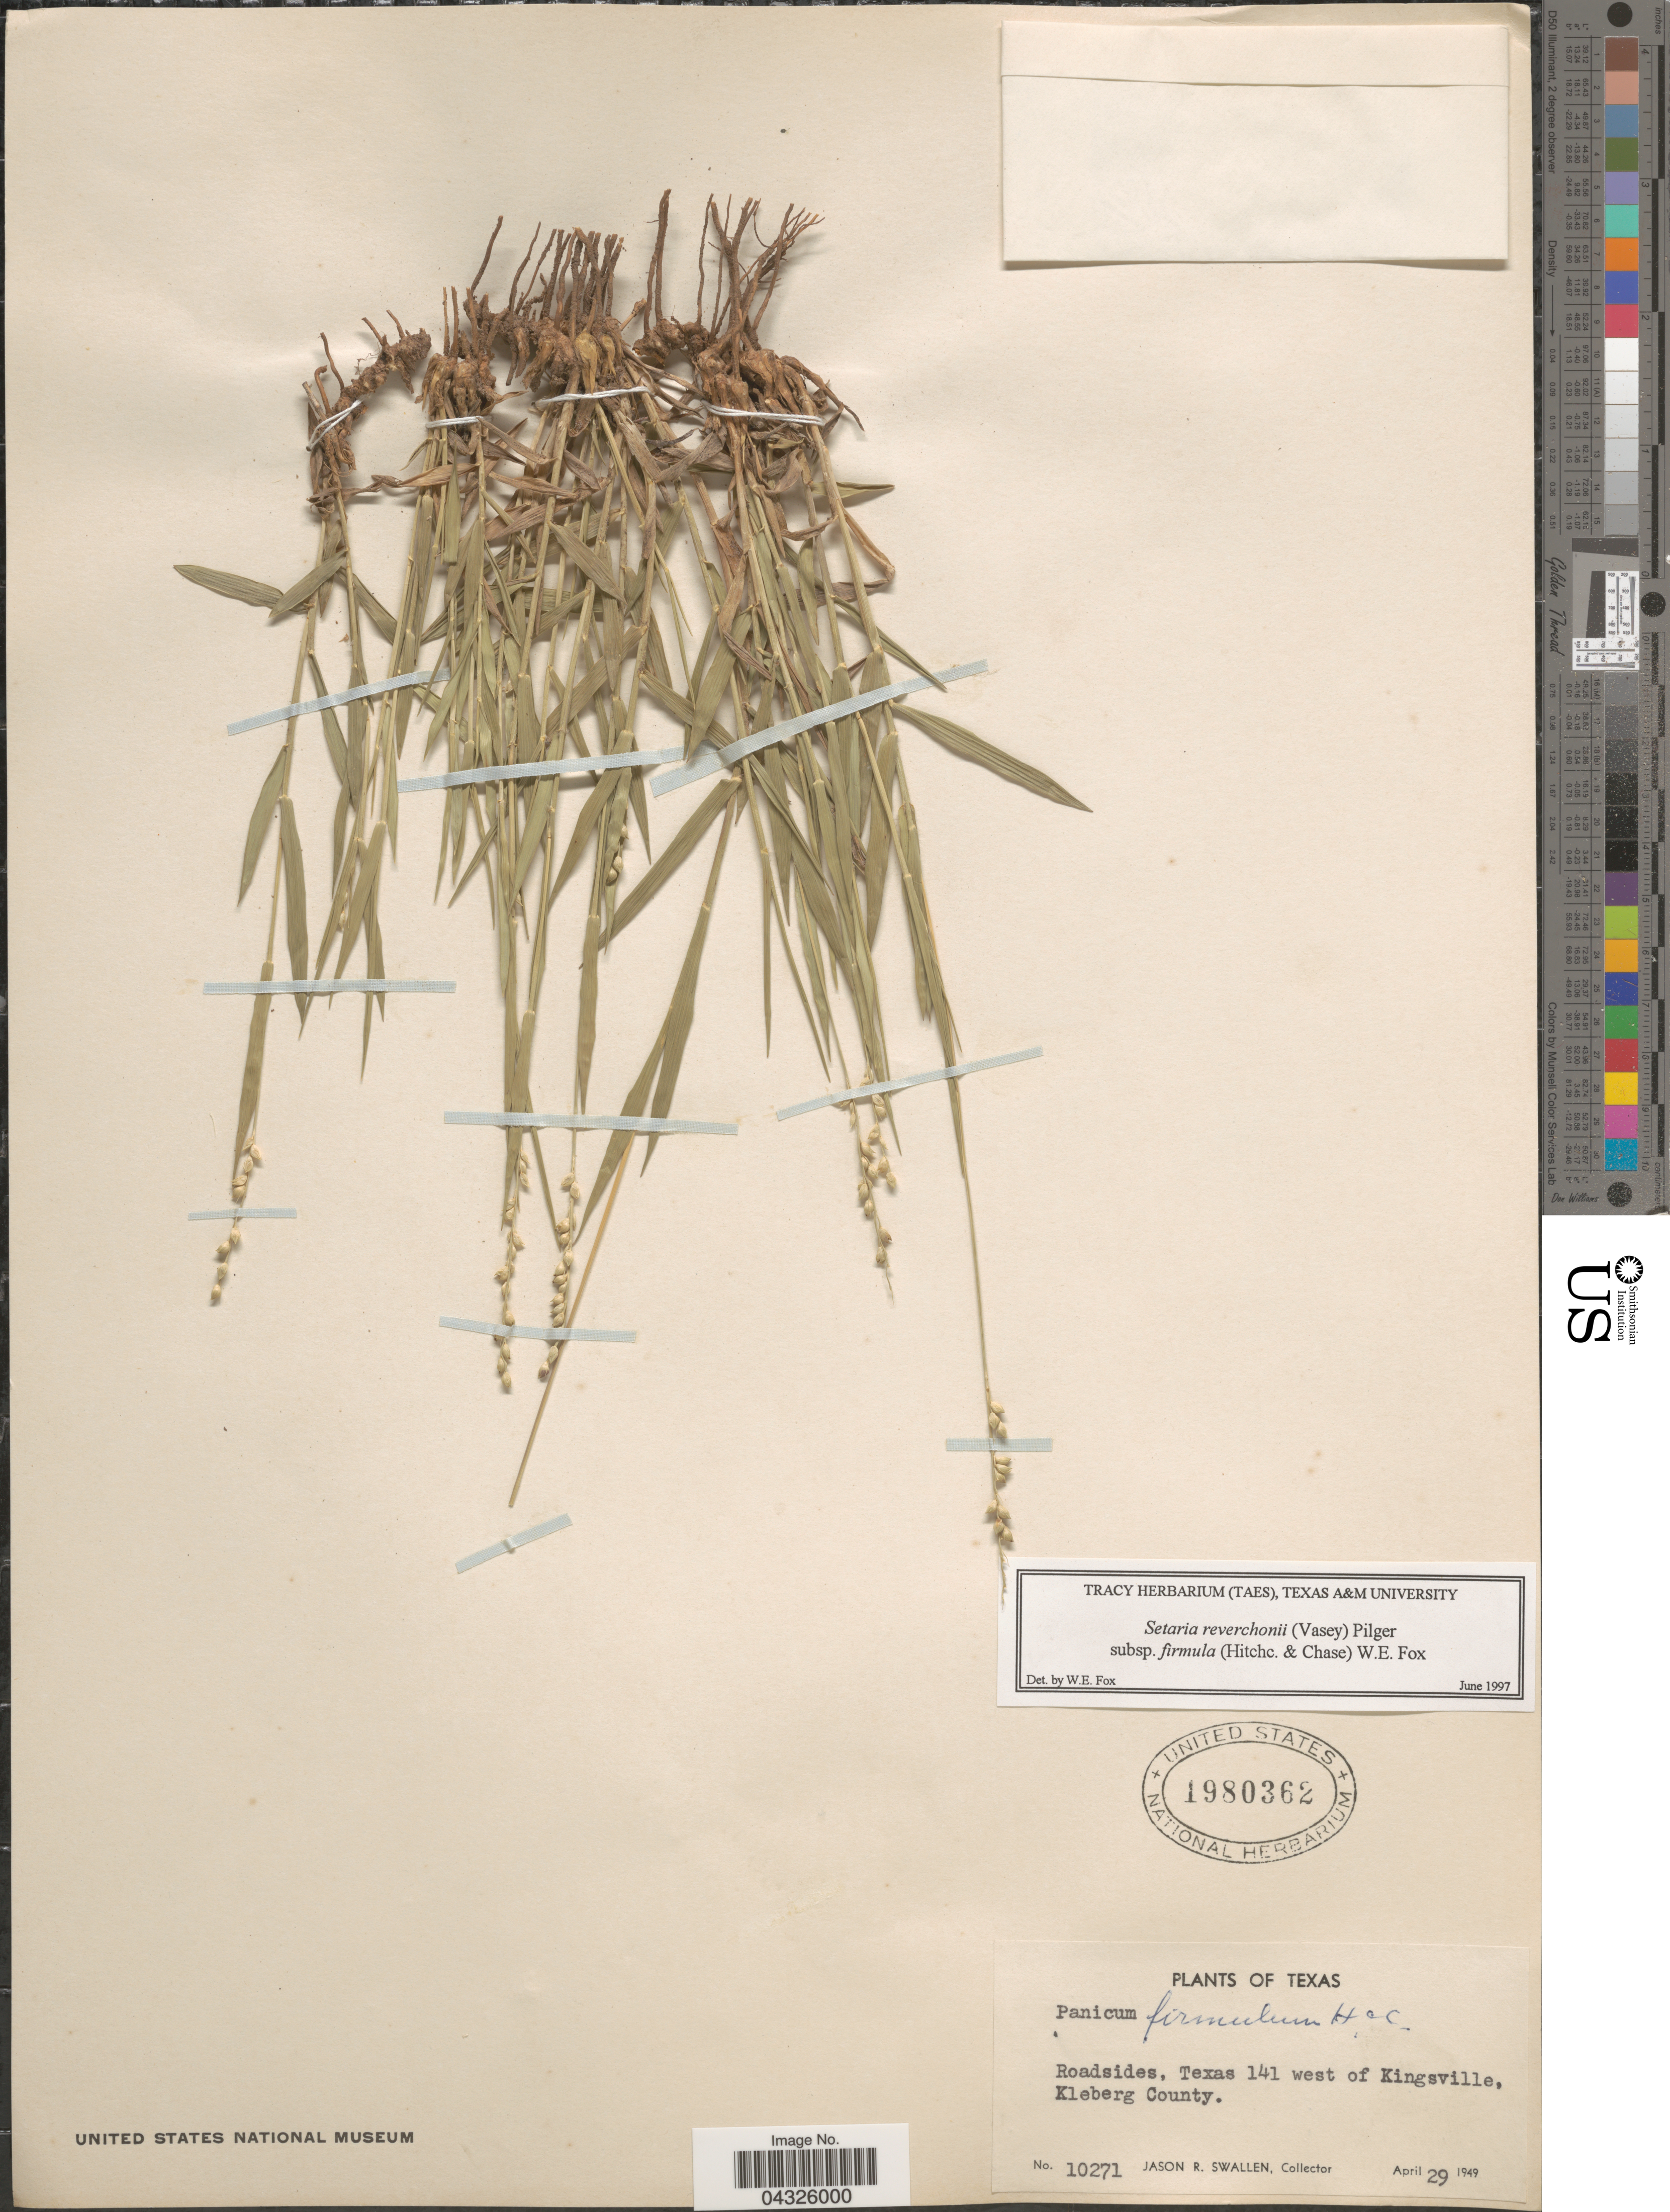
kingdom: Plantae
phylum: Tracheophyta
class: Liliopsida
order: Poales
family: Poaceae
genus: Setaria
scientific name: Setaria reverchonii subsp. firmula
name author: (Hitchc. & Chase) W.E. Fox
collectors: J. R. Swallen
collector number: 10271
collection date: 1949-04-29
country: United States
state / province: Texas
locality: Roadsides, Texas 141 west of Kingsville, Kleberg County.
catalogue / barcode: US 1980362